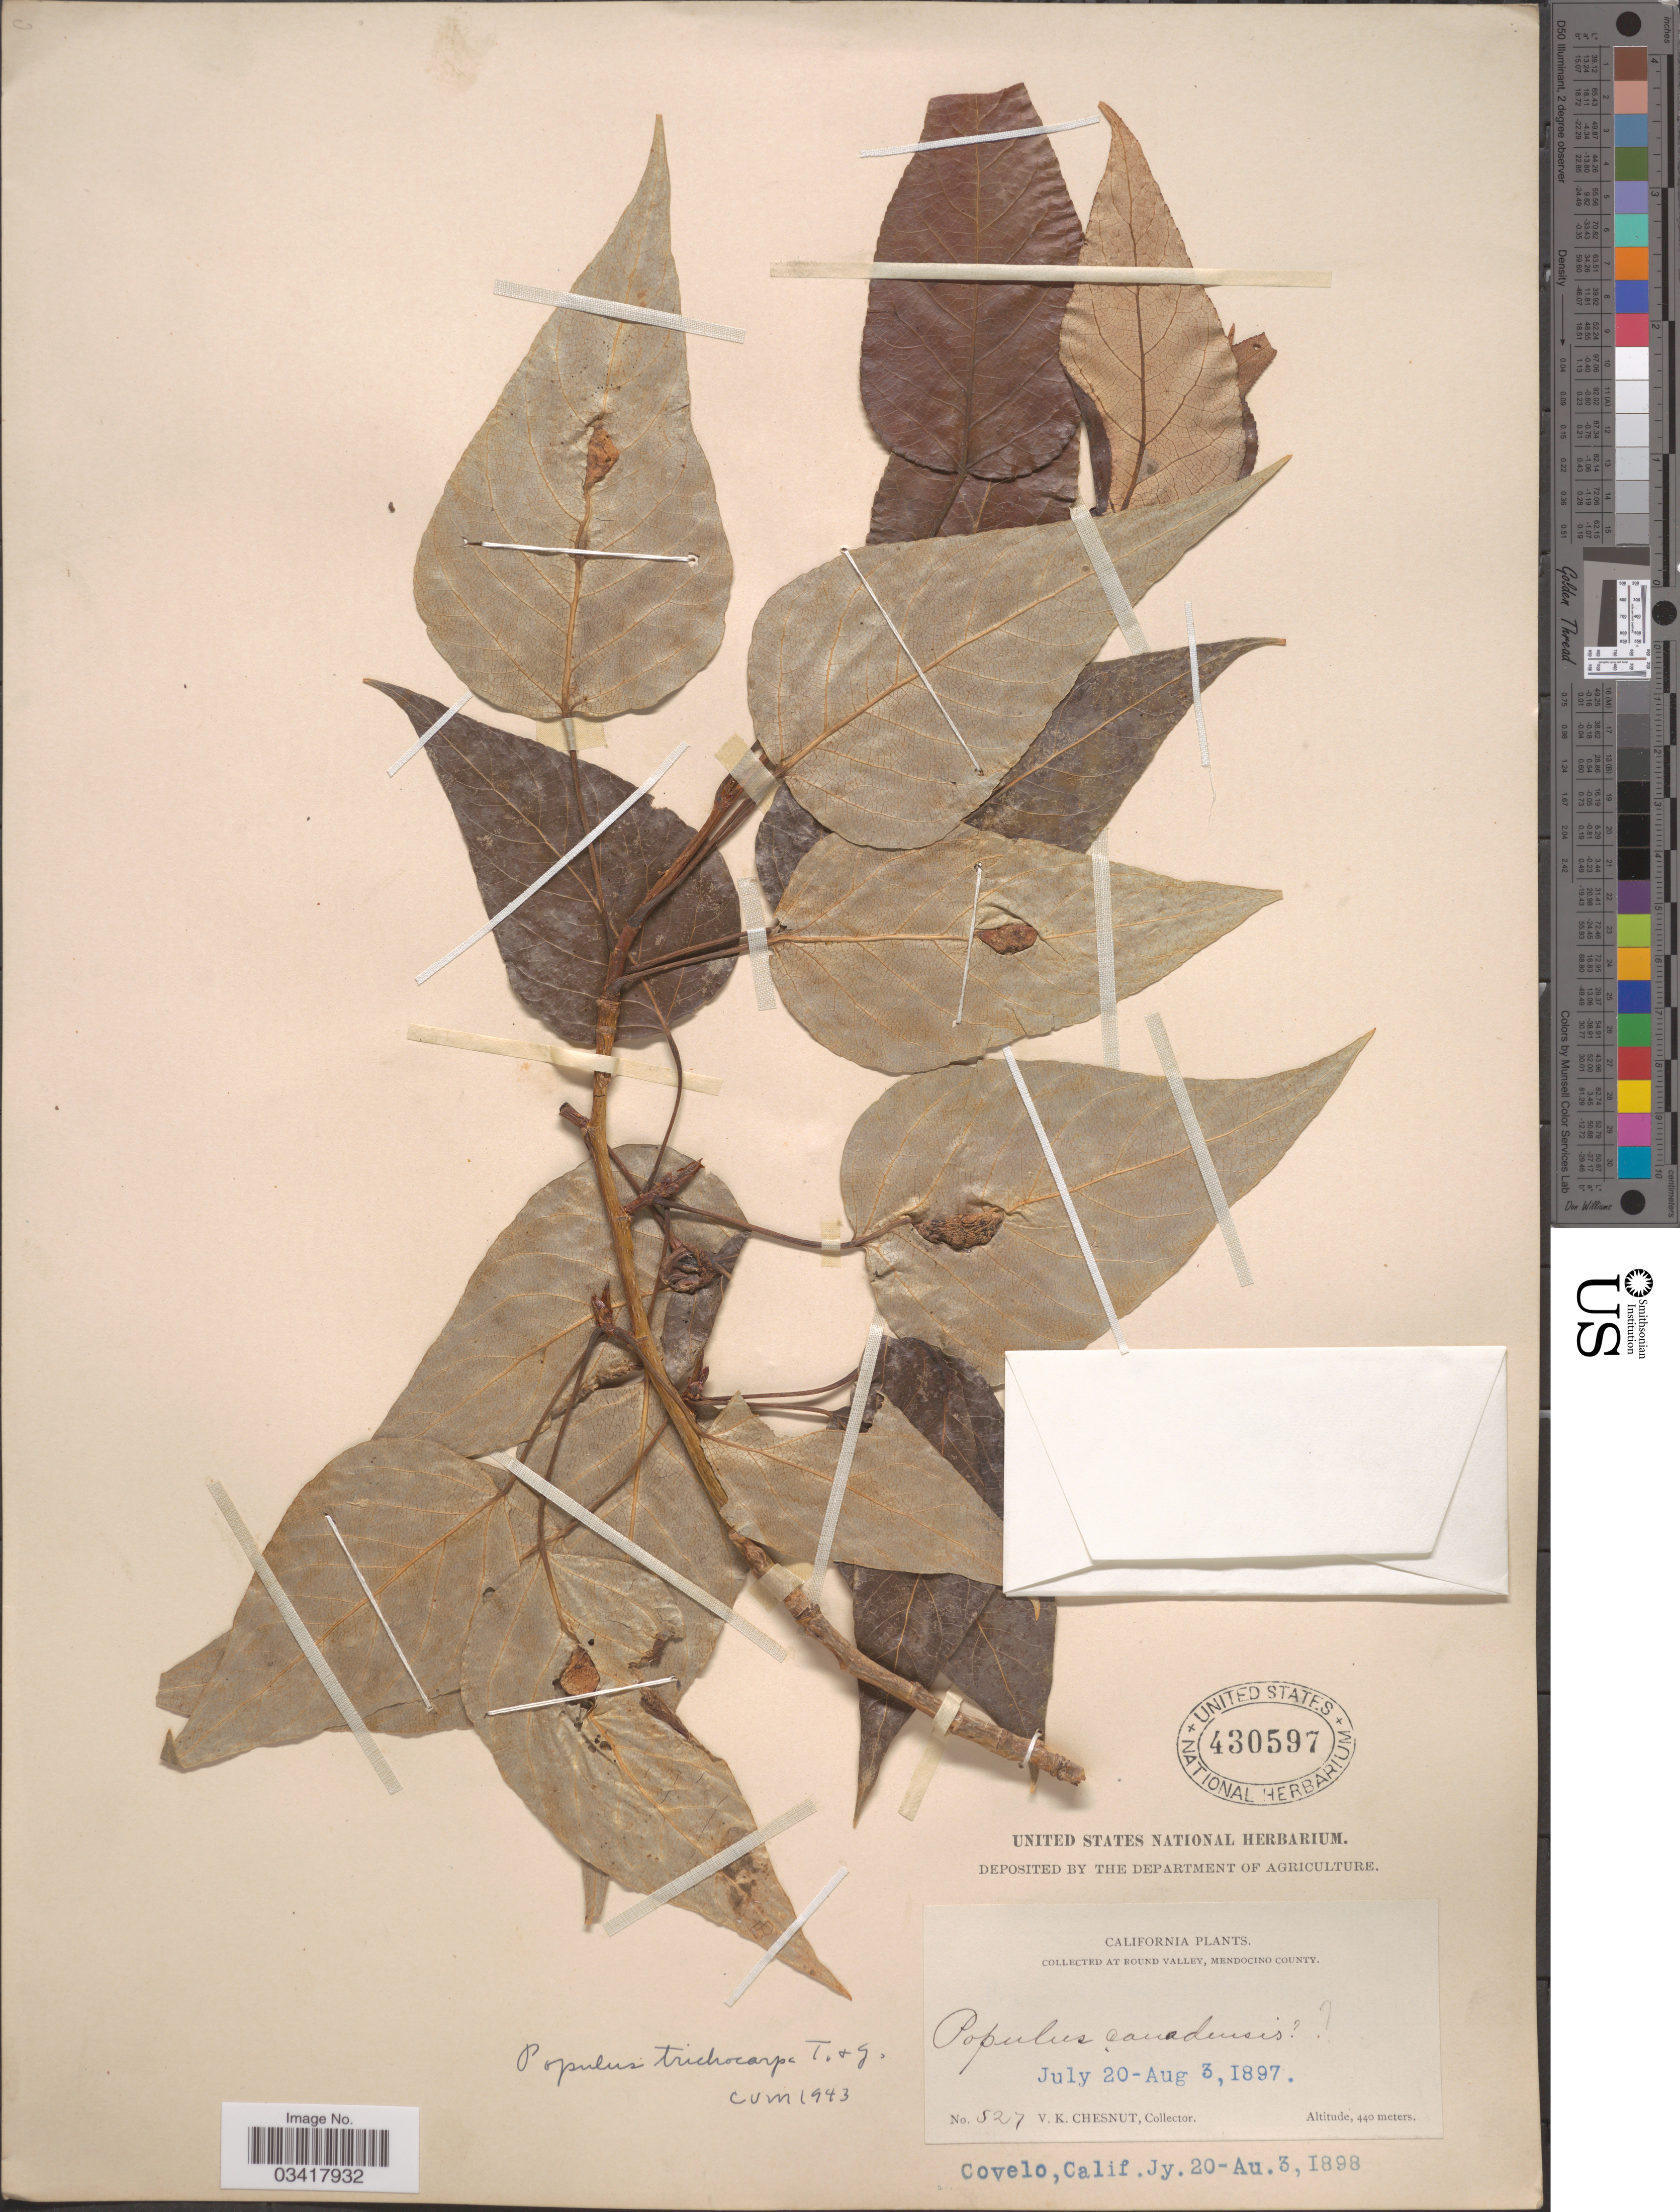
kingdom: Plantae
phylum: Tracheophyta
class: Magnoliopsida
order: Malpighiales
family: Salicaceae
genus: Populus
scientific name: Populus trichocarpa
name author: Torr. & A. Gray ex W. Hook.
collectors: V. Chesnut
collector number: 527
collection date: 1897-07-20/1897-08-03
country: United States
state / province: California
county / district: Mendocino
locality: At Round Valley, Mendocino County.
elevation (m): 440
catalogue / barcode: US 430597